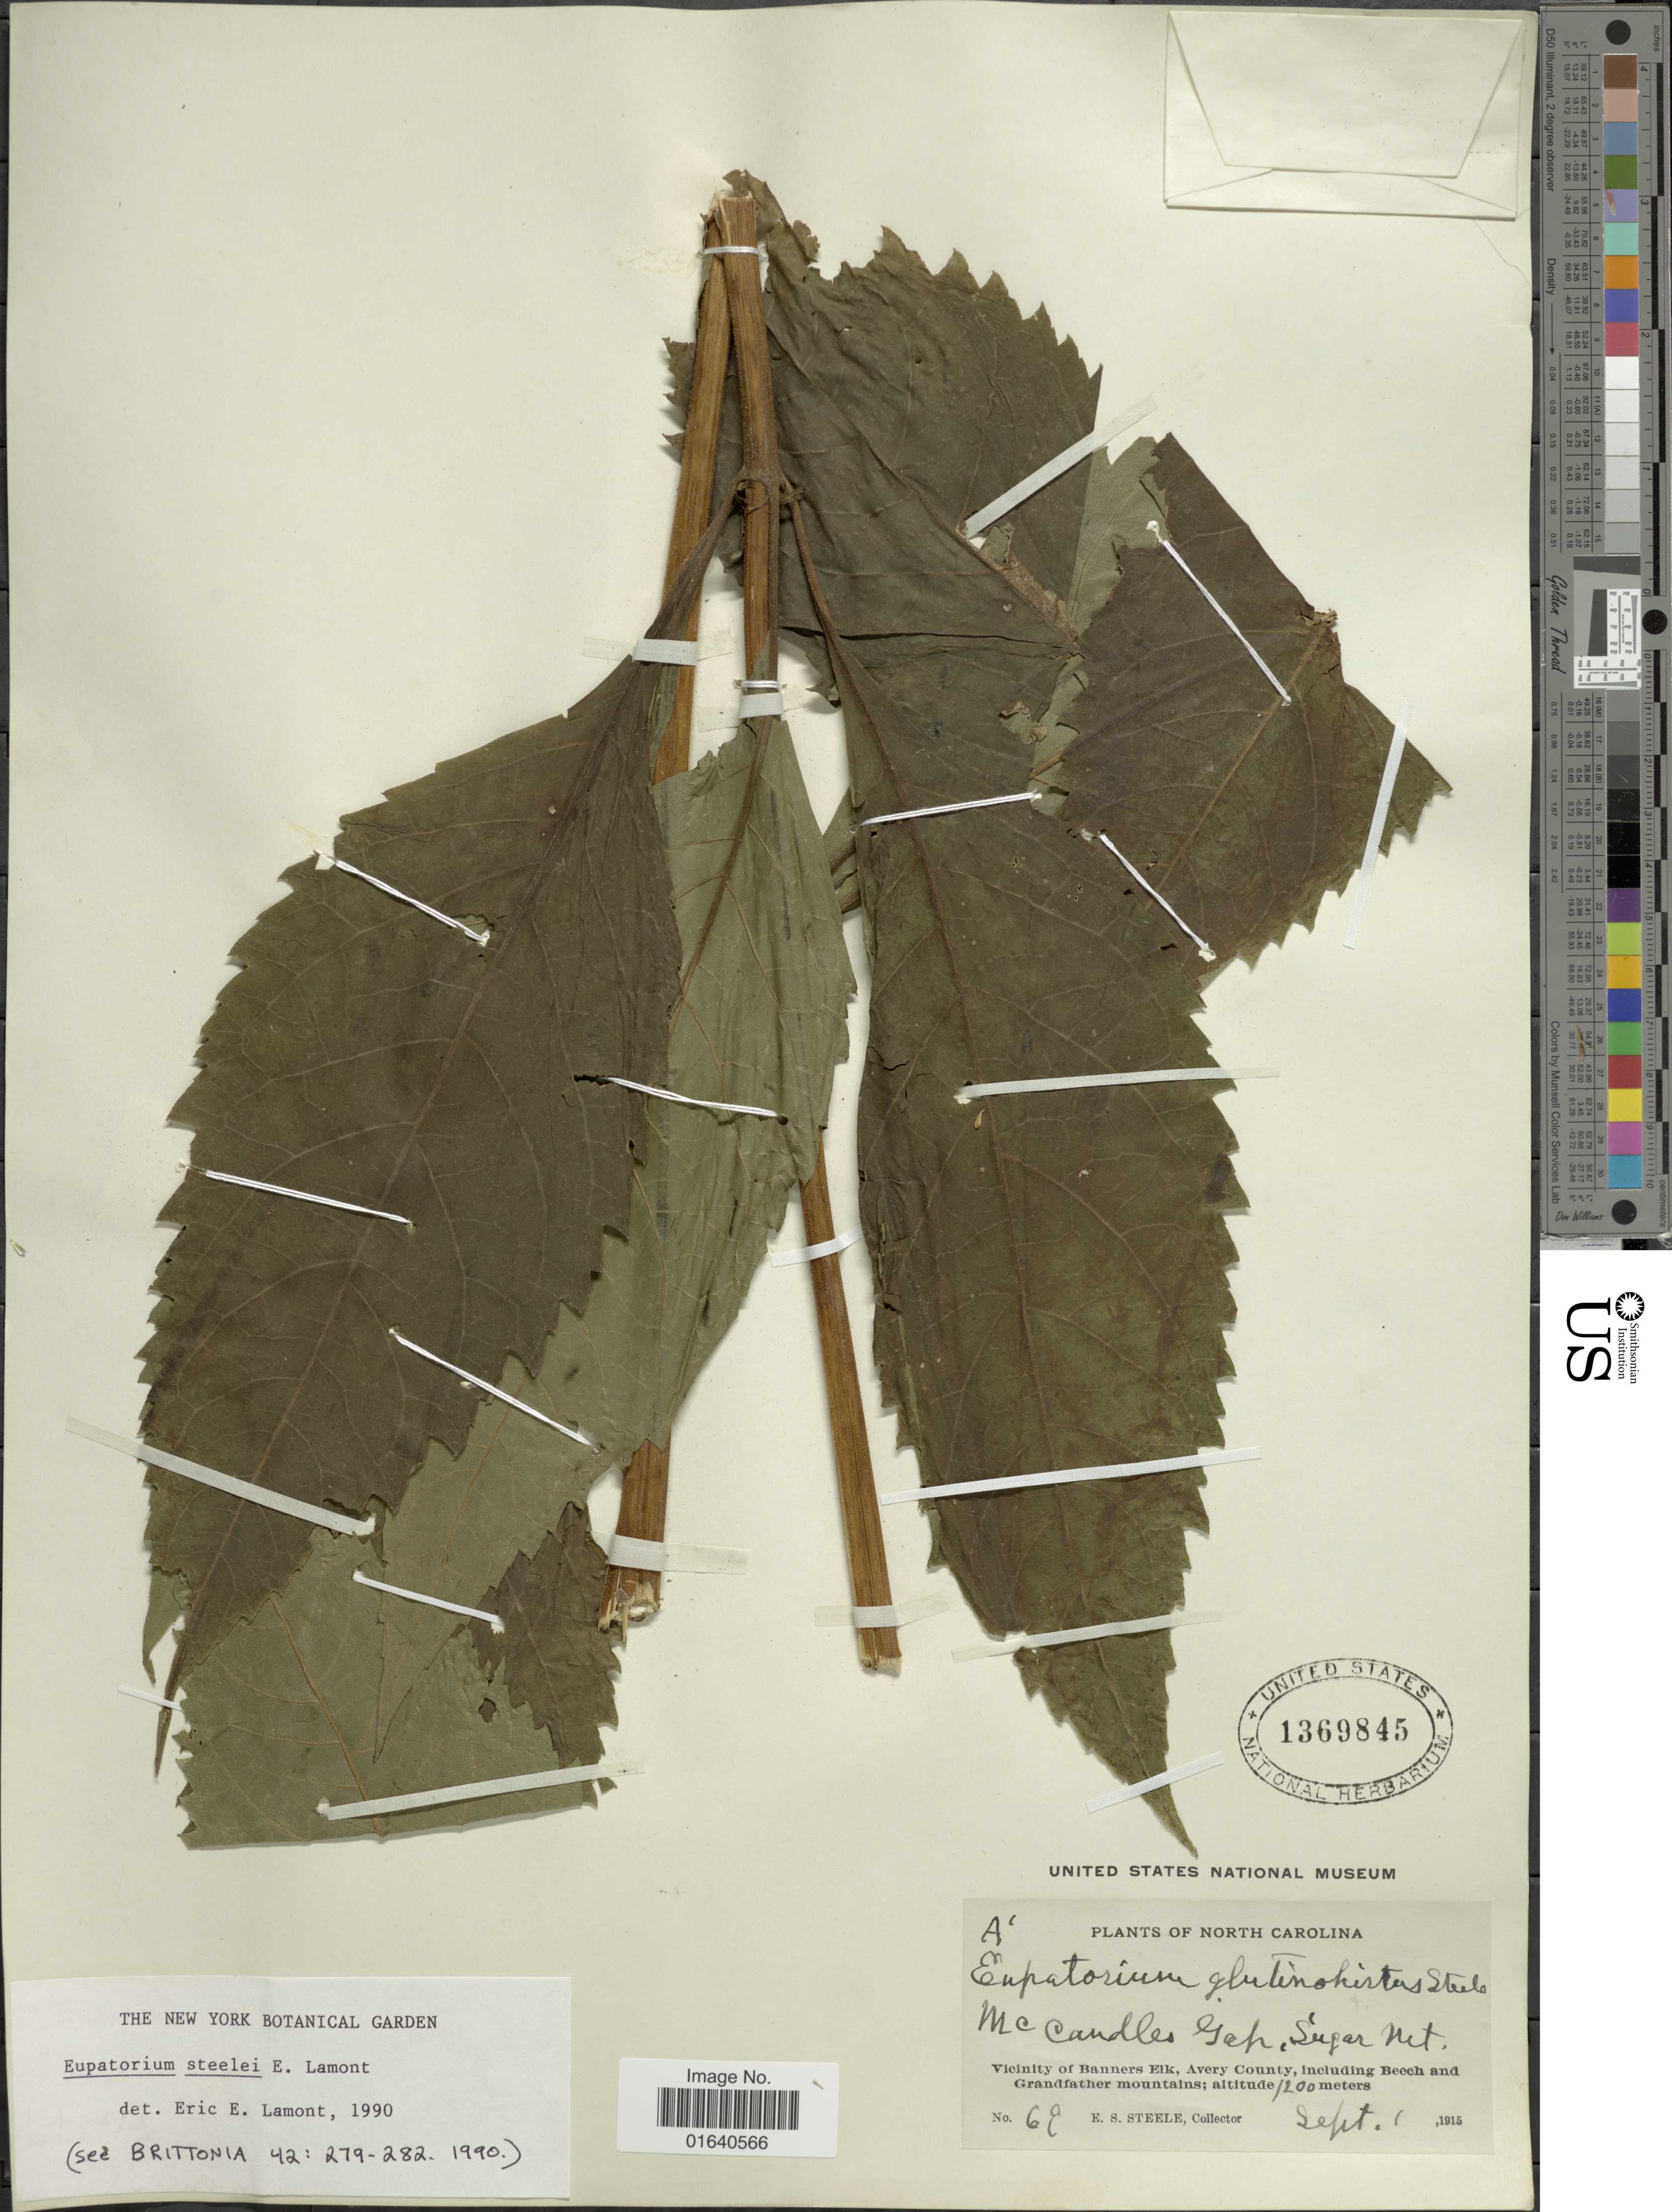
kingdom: Plantae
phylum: Tracheophyta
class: Magnoliopsida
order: Asterales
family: Asteraceae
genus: Eupatorium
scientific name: Eupatorium steelei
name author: E.E. Lamont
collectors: E. Steele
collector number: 69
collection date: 1915-09-01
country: United States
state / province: North Carolina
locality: NcCandles Gap, Sugr Mts, Vicinity of Banners Elk, Avery County, including Beech and Grandfather mountains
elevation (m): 1200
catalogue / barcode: US 1369845